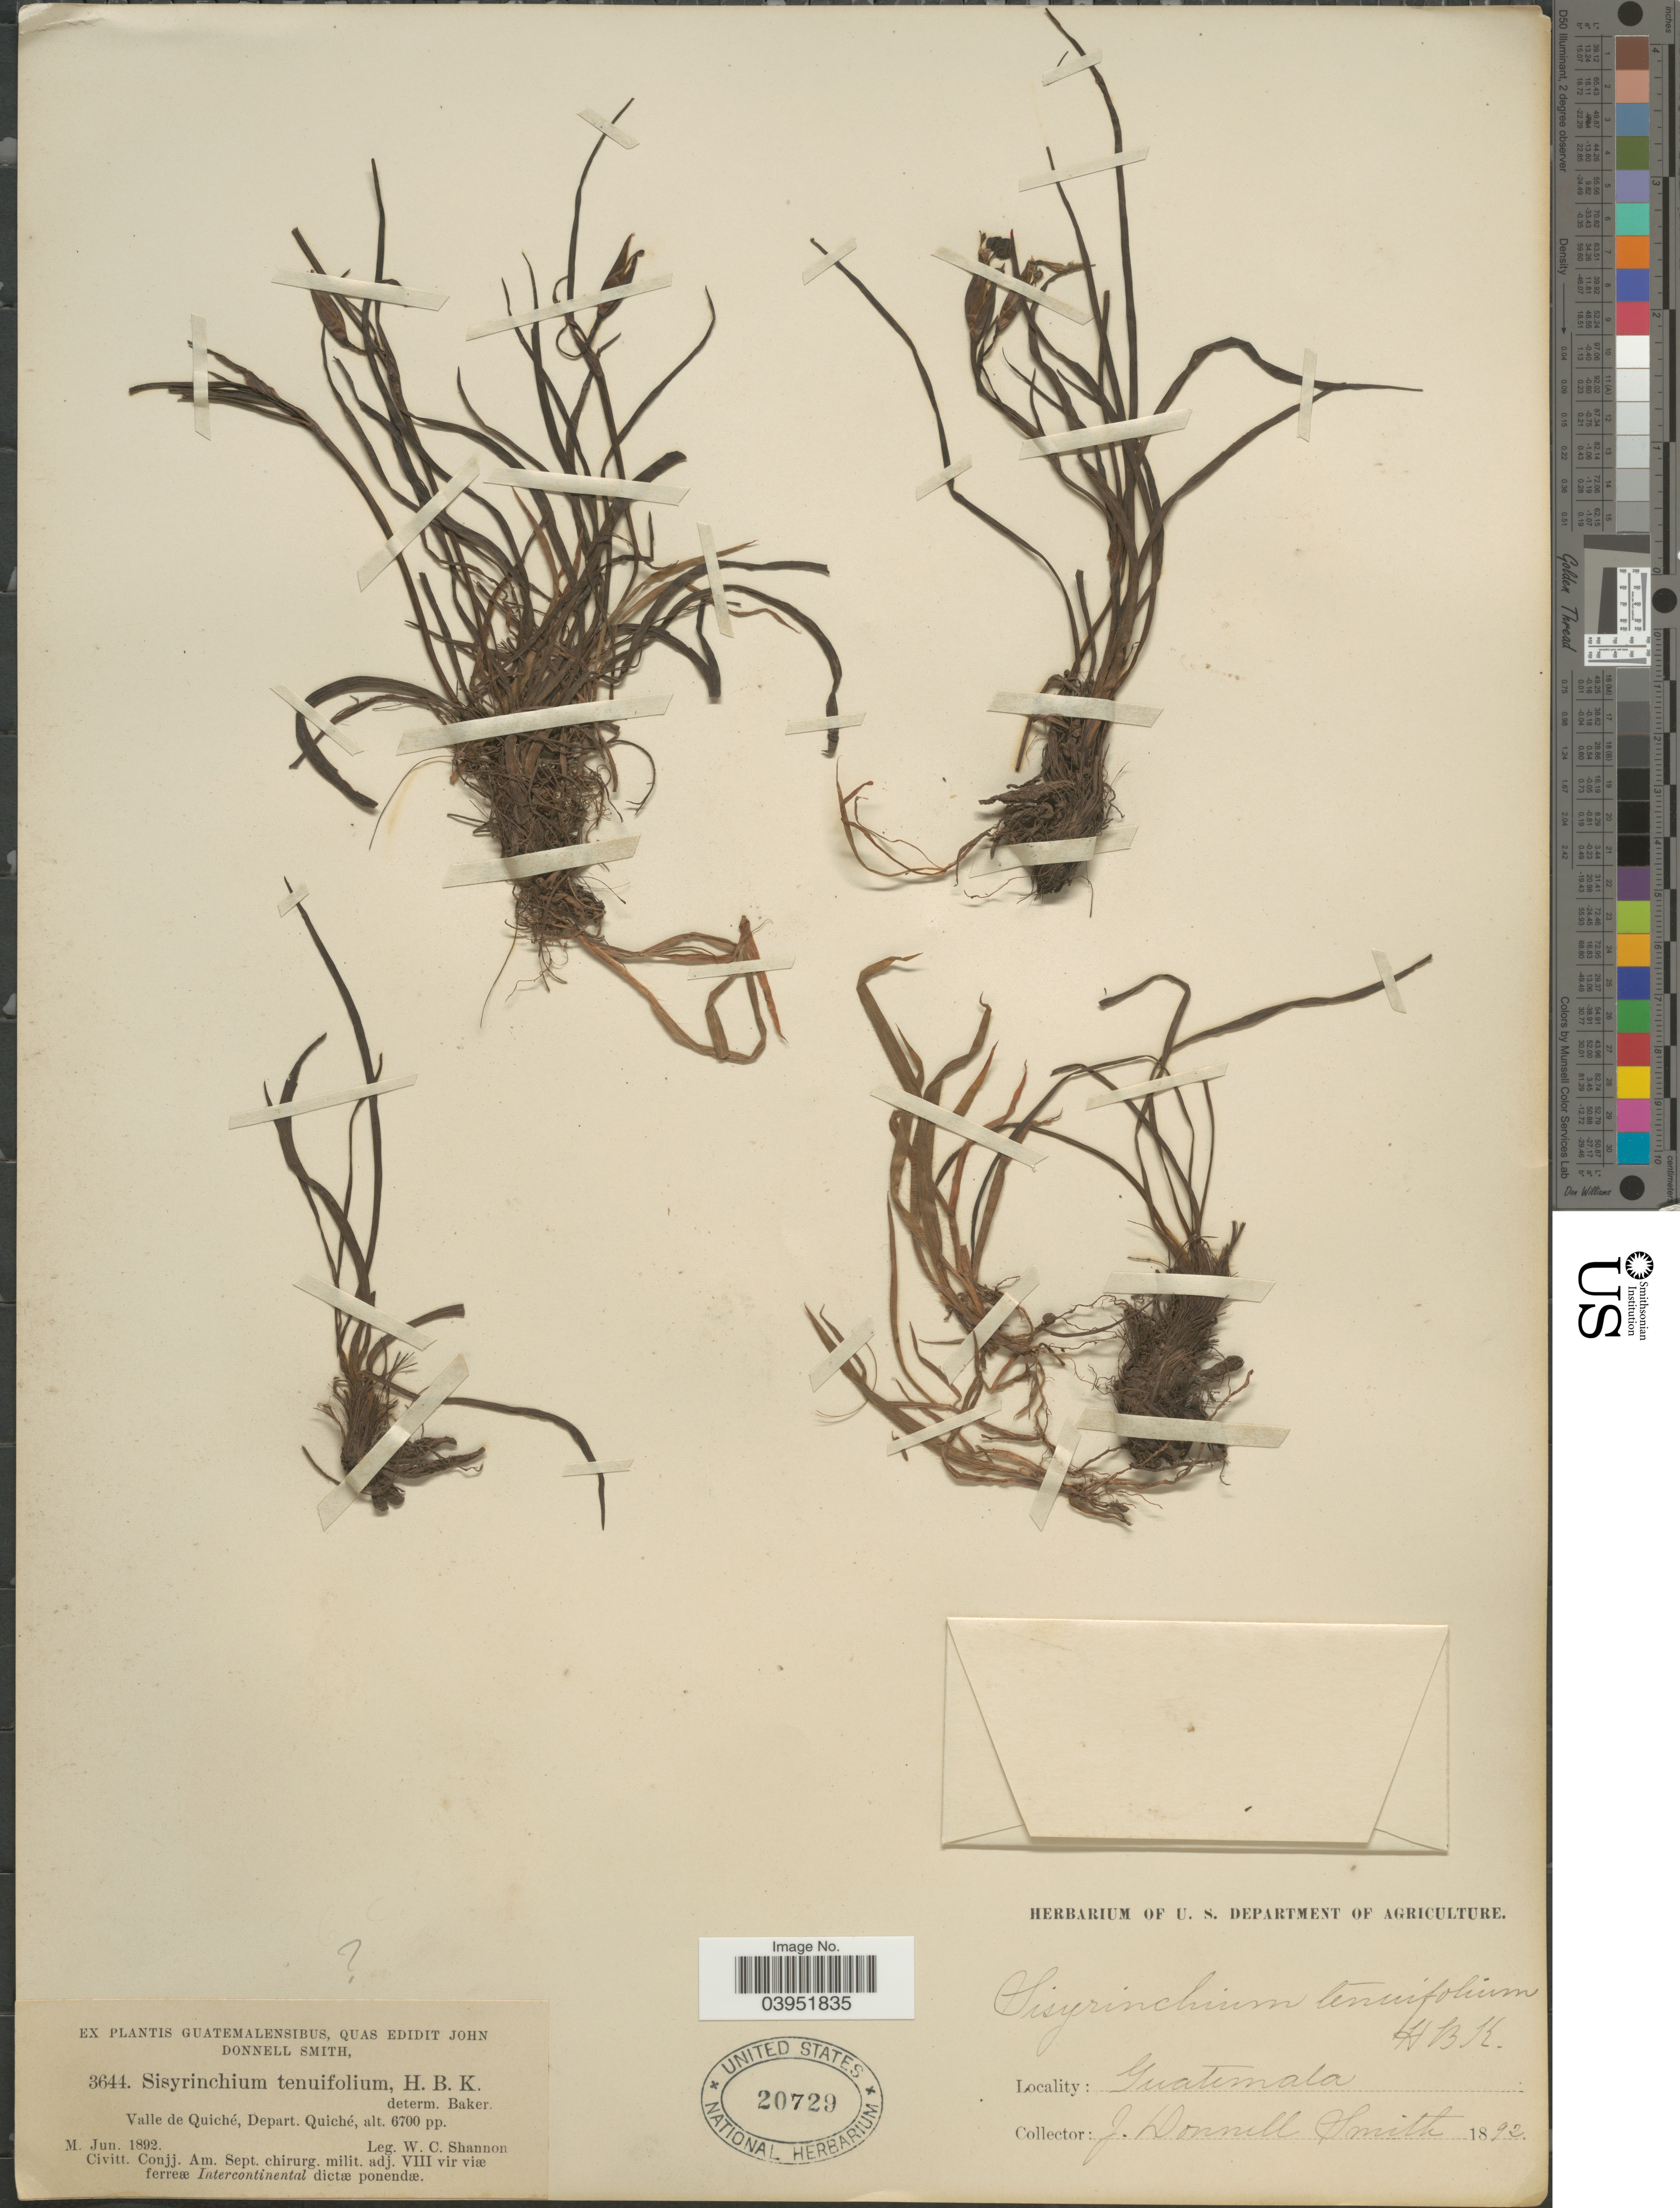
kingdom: Plantae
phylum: Tracheophyta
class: Liliopsida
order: Asparagales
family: Iridaceae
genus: Sisyrinchium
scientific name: Sisyrinchium tenuifolium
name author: Humb. & Bonpl. ex Willd.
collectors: W. C. Shannon & J. Donnell Smith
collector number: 3644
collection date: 1892-06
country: Guatemala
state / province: El Quiche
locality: Valle de Quiché, Depart. Quiché.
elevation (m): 2042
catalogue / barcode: US 20729